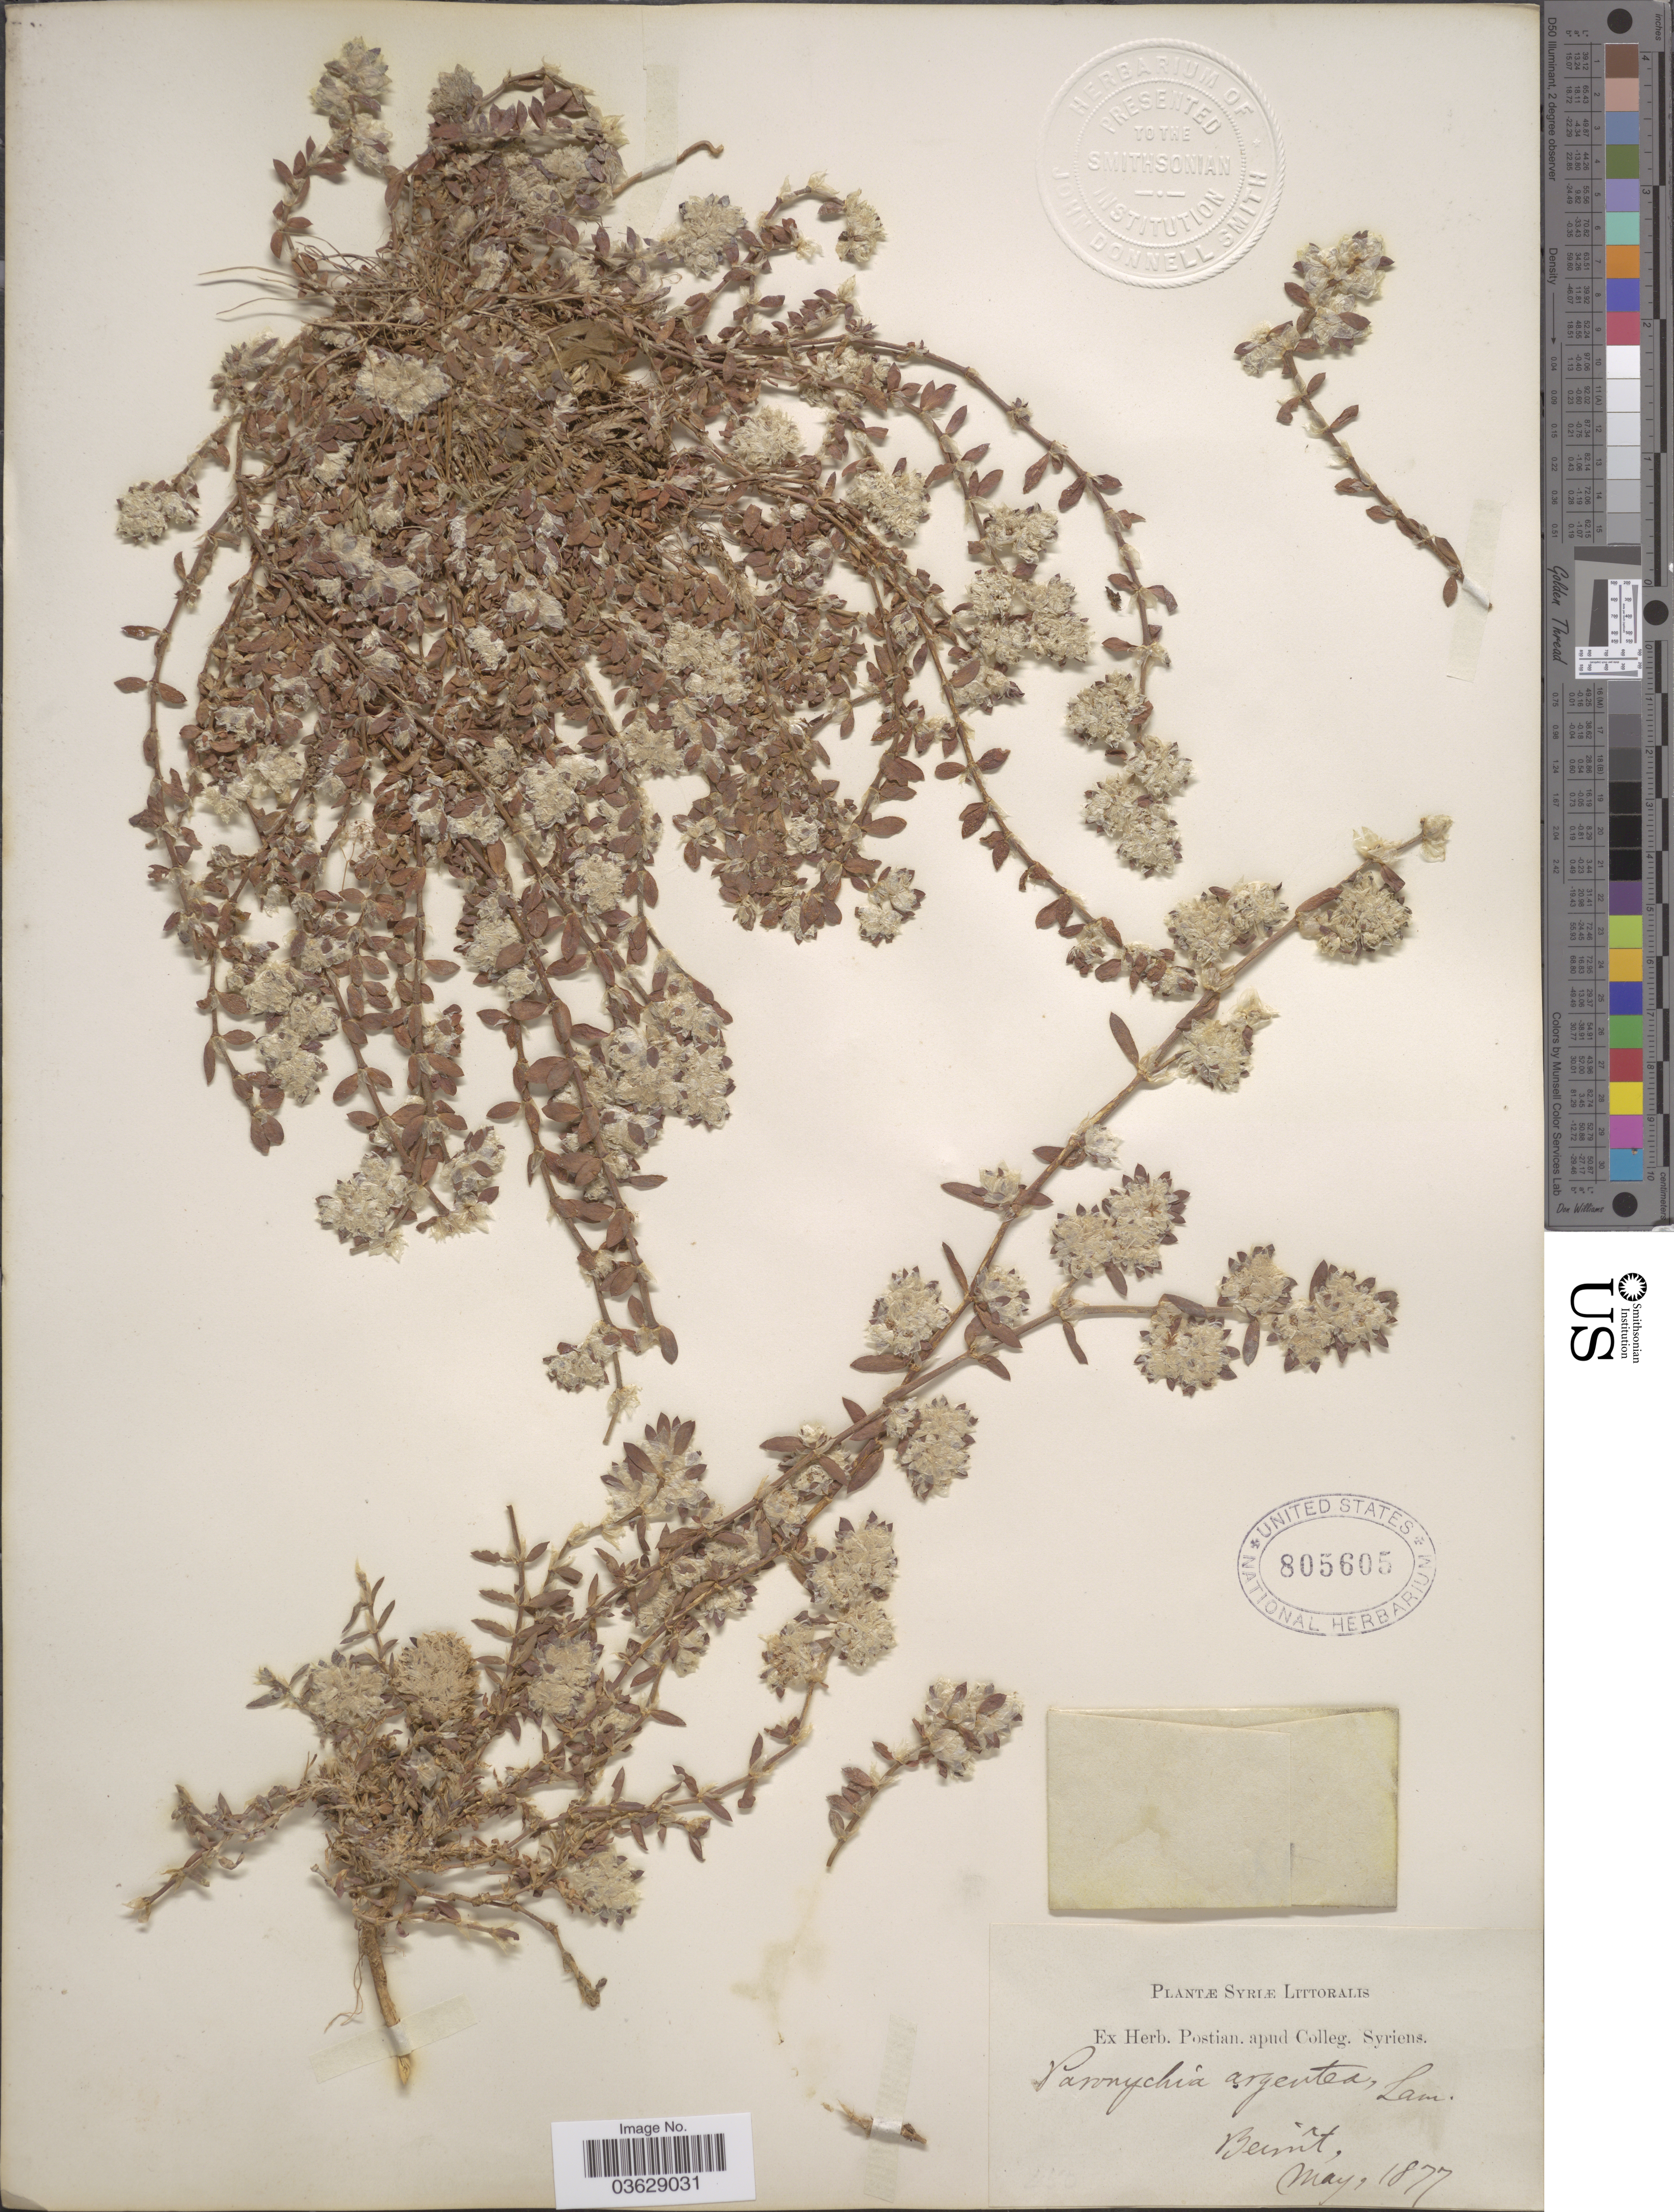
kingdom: Plantae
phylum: Tracheophyta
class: Magnoliopsida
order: Caryophyllales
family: Caryophyllaceae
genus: Paronychia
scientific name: Paronychia argentea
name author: Lam.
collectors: ex herb. Postian. apud Colleg. Syriens. Protest. USE "Fannie P. A. Shepard" (10308853) AS PRIMARY COLLECTOR INSTEAD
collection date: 1877-05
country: Lebanon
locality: Beirût.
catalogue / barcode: US 805605